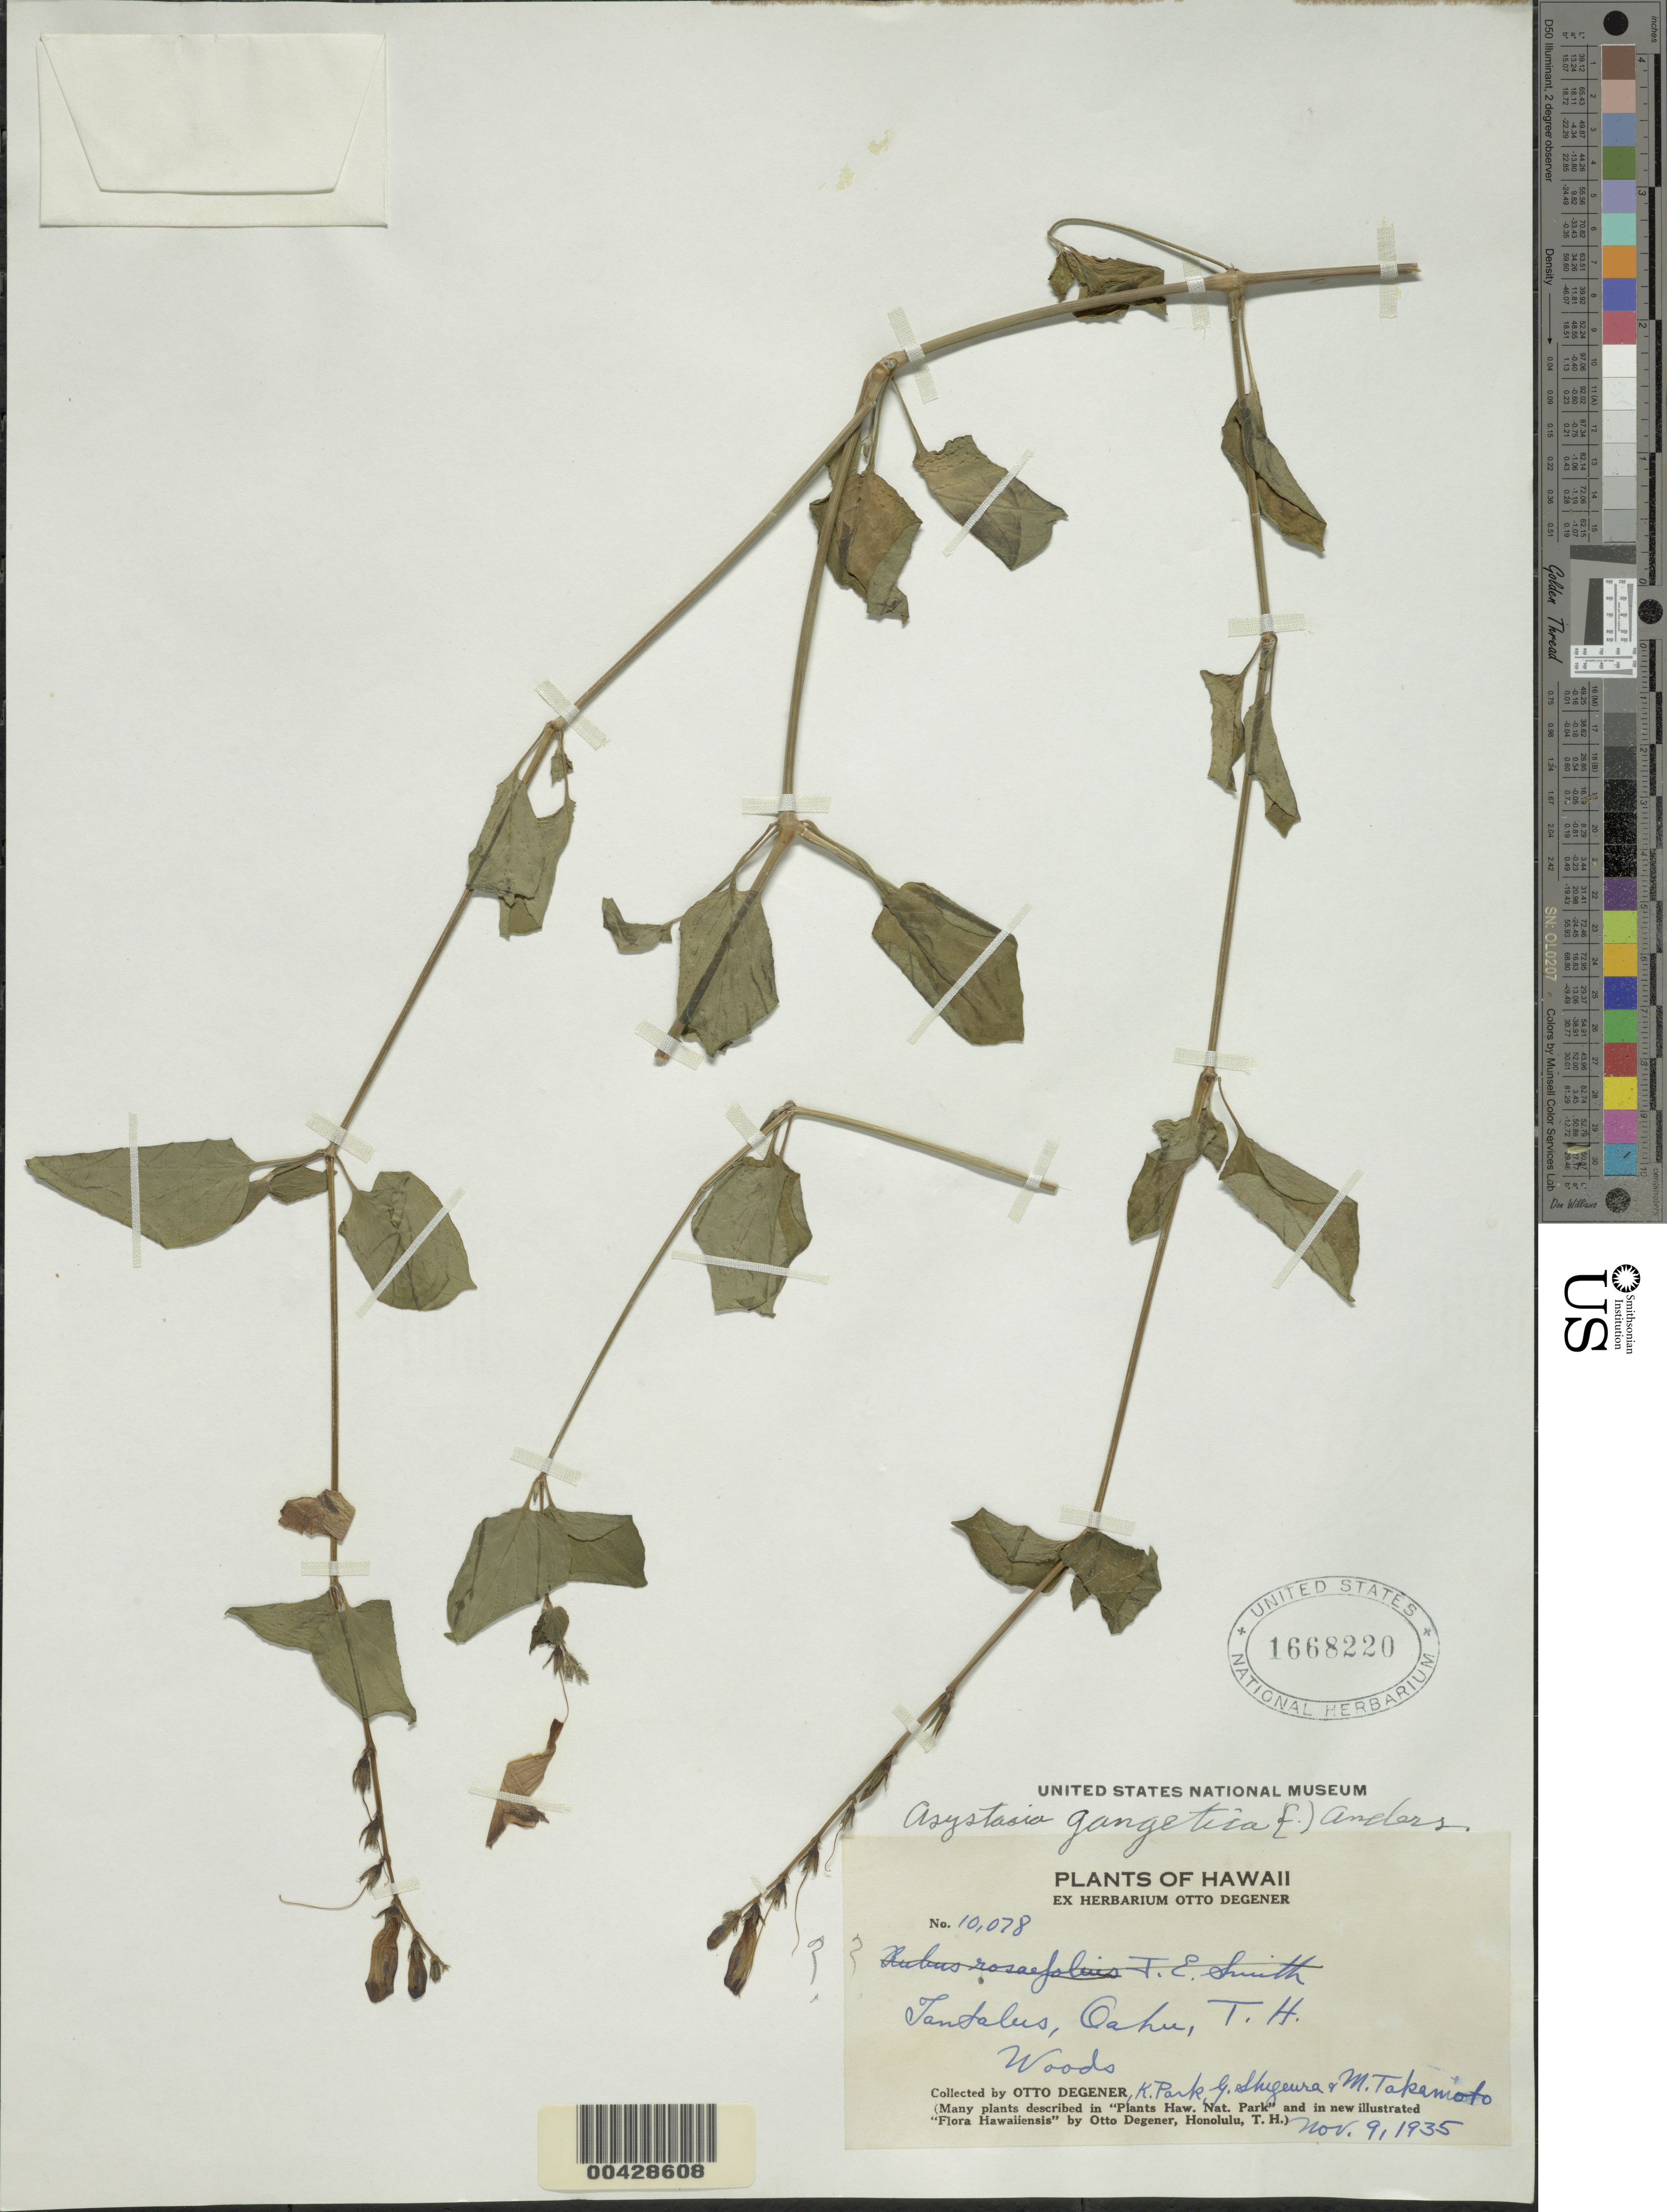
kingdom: Plantae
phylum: Tracheophyta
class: Magnoliopsida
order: Lamiales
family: Acanthaceae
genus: Asystasia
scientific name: Asystasia gangetica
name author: (L.) T. Anderson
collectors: O. Degener, K. Park, G. Shigeura & M. Takamoto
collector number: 10078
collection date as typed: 9 Nov 1935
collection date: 1935-11-09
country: United States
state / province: Hawaii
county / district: Honolulu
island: Oahu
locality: Tantalus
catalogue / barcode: US 1668220